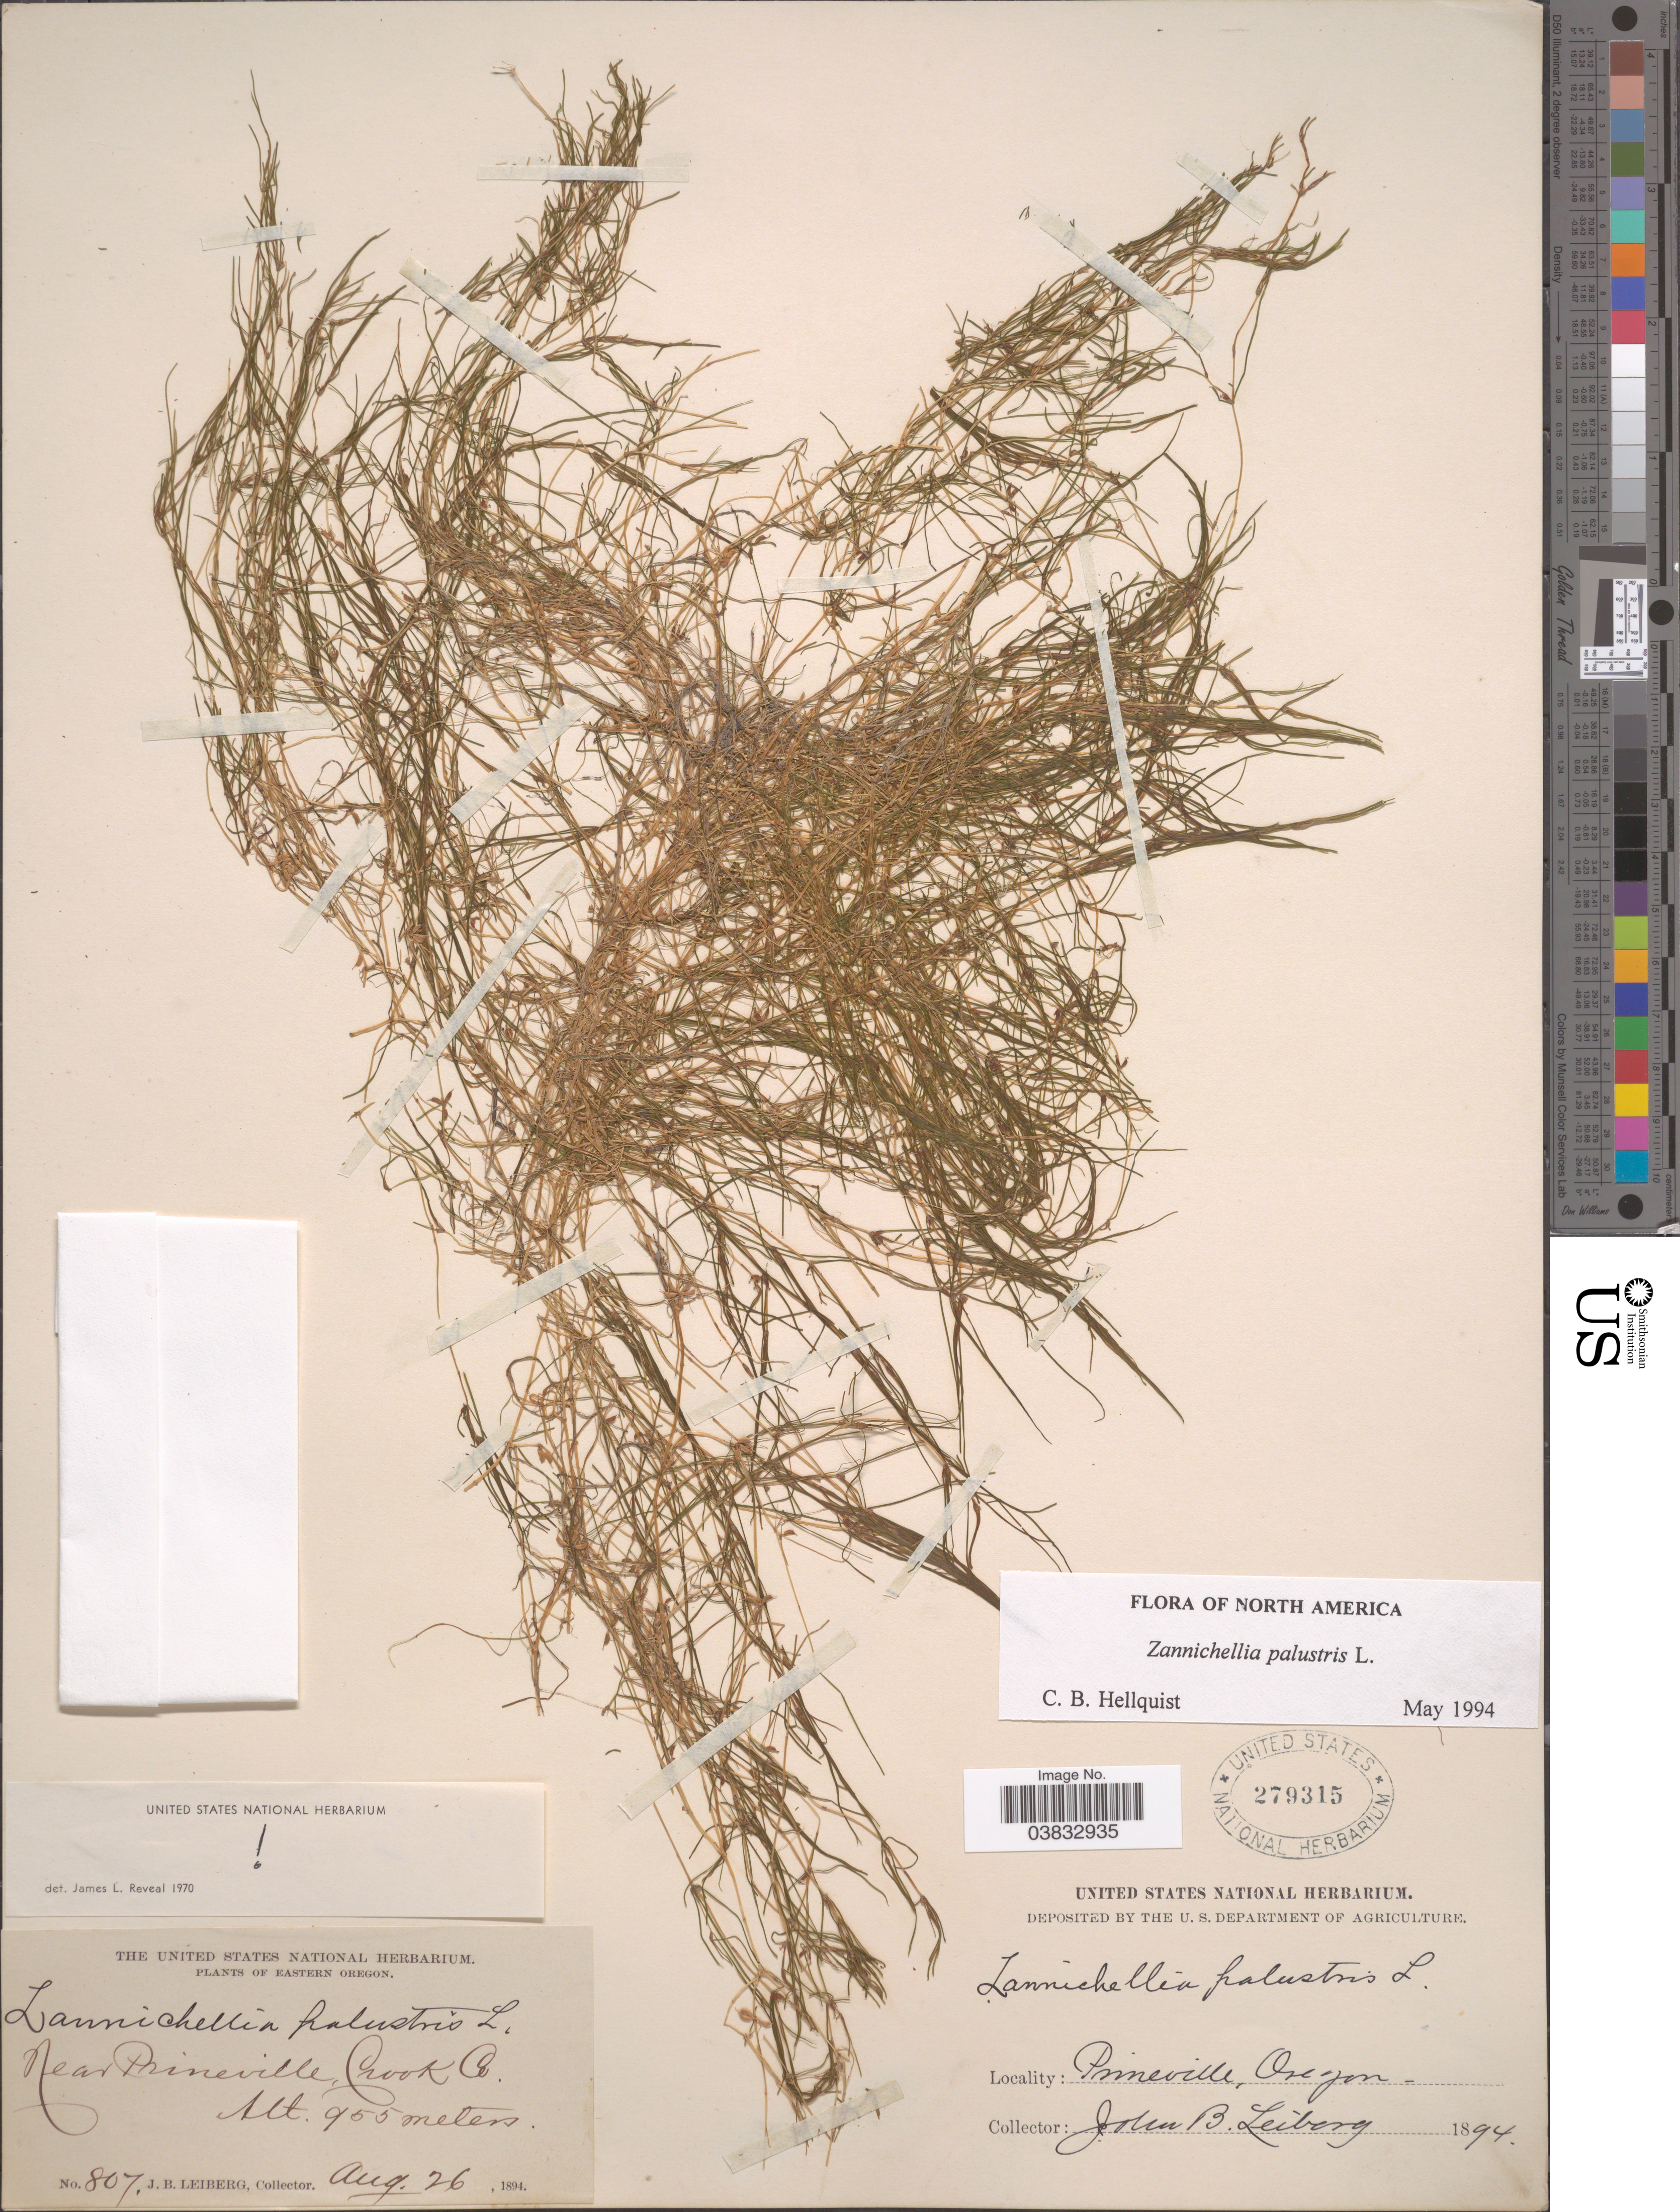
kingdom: Plantae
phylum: Tracheophyta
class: Liliopsida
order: Alismatales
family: Potamogetonaceae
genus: Zannichellia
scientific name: Zannichellia palustris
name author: L.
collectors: J. B. Leiberg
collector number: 807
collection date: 1894-08-26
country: United States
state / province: Oregon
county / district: Crook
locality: Eastern Oregon. Near Prineville, Crook Co.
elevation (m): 955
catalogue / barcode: US 279315